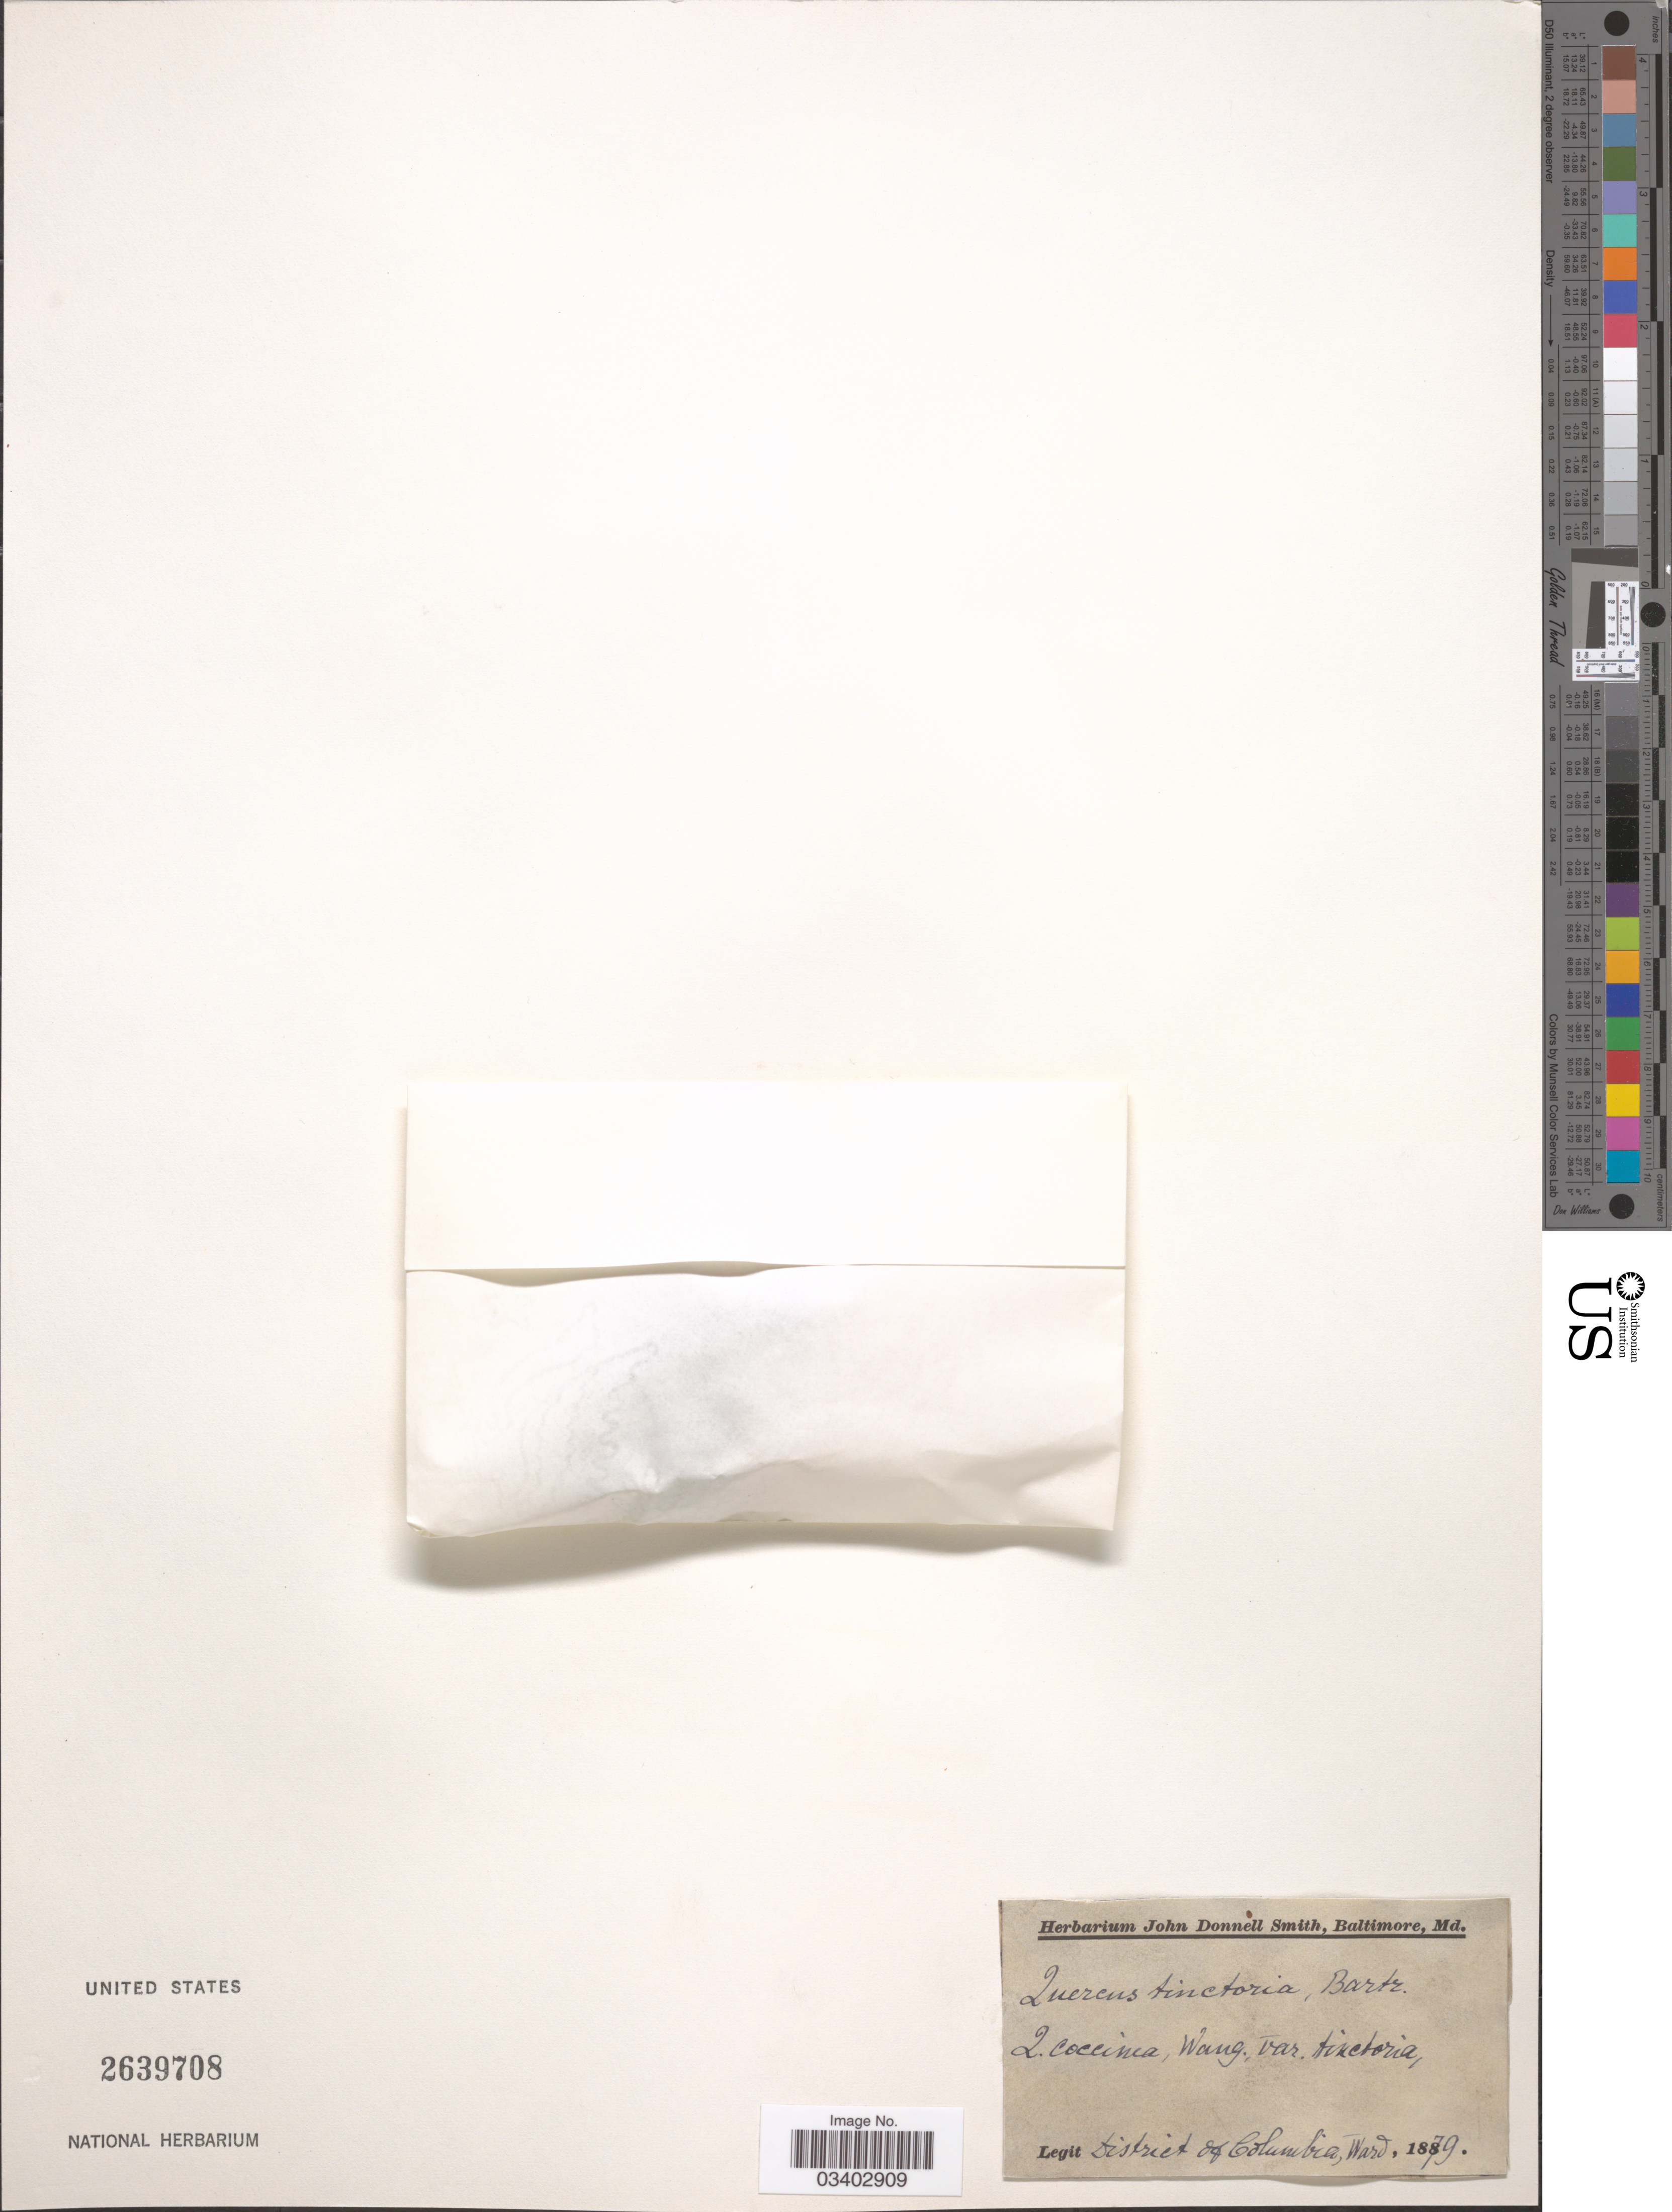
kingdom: Plantae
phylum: Tracheophyta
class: Magnoliopsida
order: Fagales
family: Fagaceae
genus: Quercus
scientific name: Quercus tinctoria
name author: Michx.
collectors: -- Ward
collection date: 1879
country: United States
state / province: District of Columbia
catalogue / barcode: US 2639708